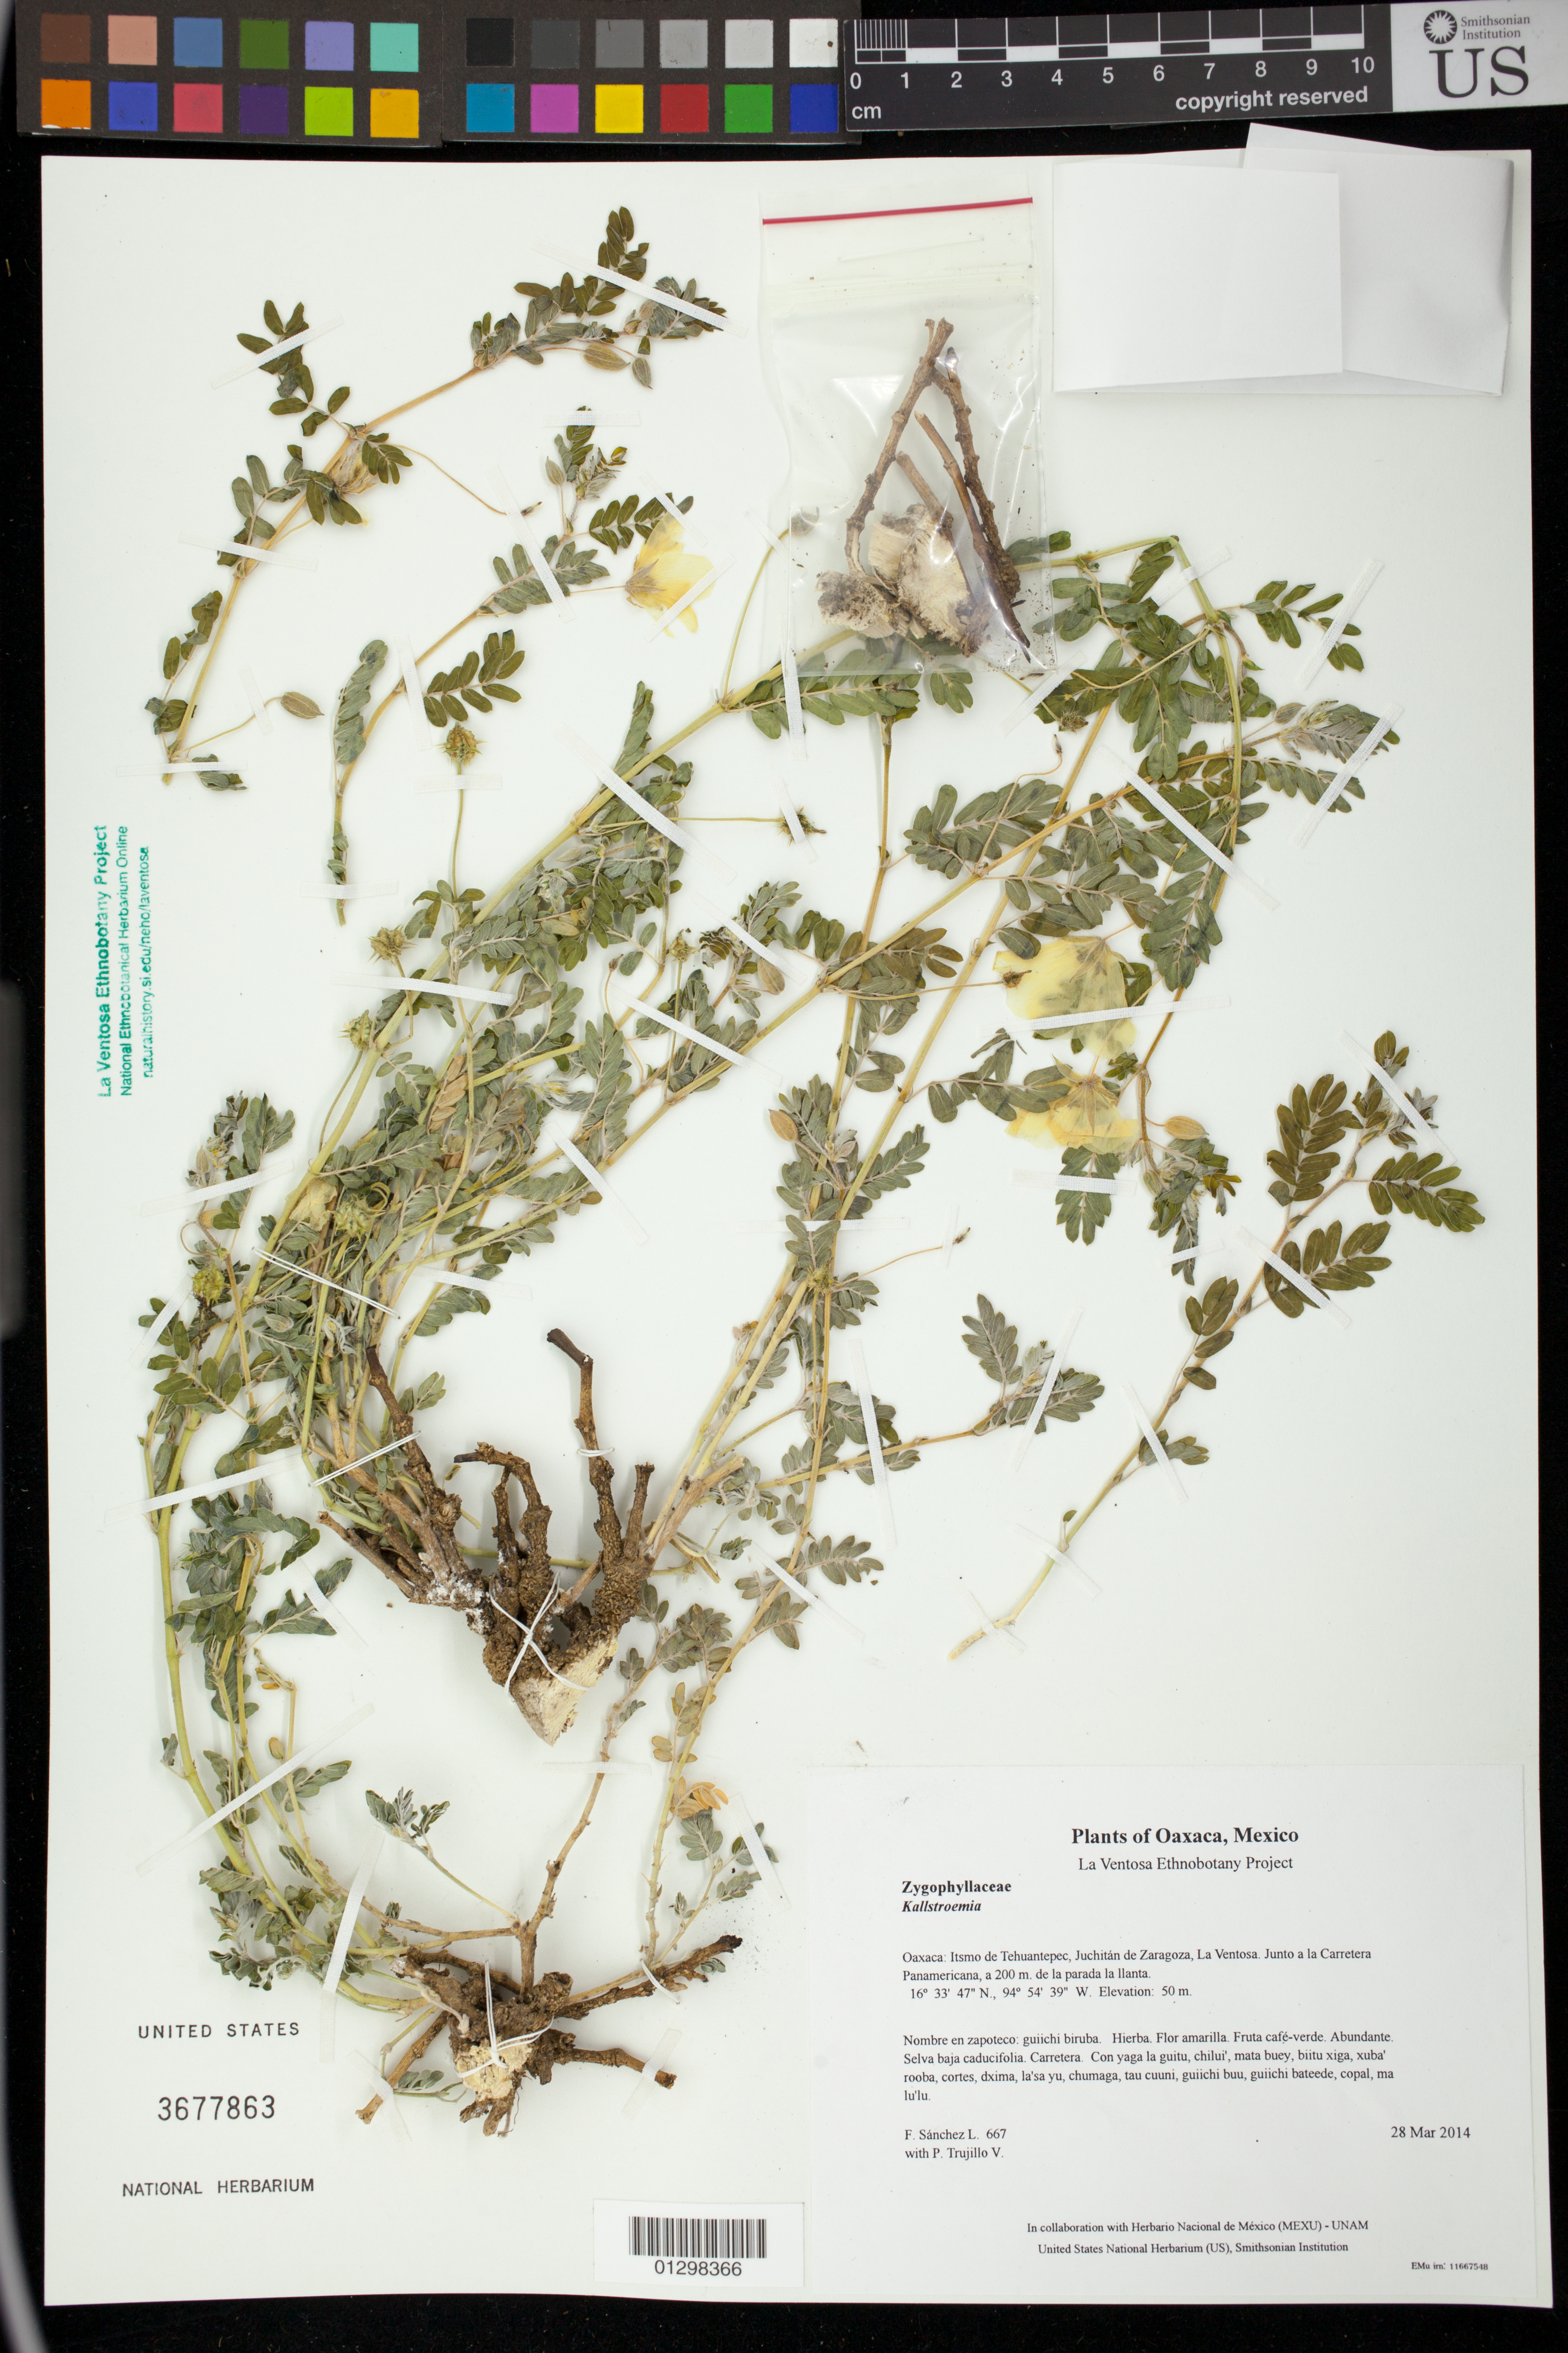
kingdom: Plantae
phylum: Tracheophyta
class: Magnoliopsida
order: Zygophyllales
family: Zygophyllaceae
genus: Tribulus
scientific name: Tribulus cistoides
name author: L.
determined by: Lot, Emily J.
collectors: F. Sánchez L. & P. Trujillo V.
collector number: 667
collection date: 2014-03-28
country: Mexico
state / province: Oaxaca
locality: Itsmo de Tehuantepec, Juchitán de Zaragoza, La Ventosa. Junto a la Carretera Panamericana, a 200 m. de la parada la llanta.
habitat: Selva baja caducifolia. Carretera.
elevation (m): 50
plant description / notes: JEBOT, MEXU, SERO, SIPI, US; Guixi bandaga. Guie' naguchi. Cuaananaxhi namuu-naga'. Stale.; abrojo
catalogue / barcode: US 3677863